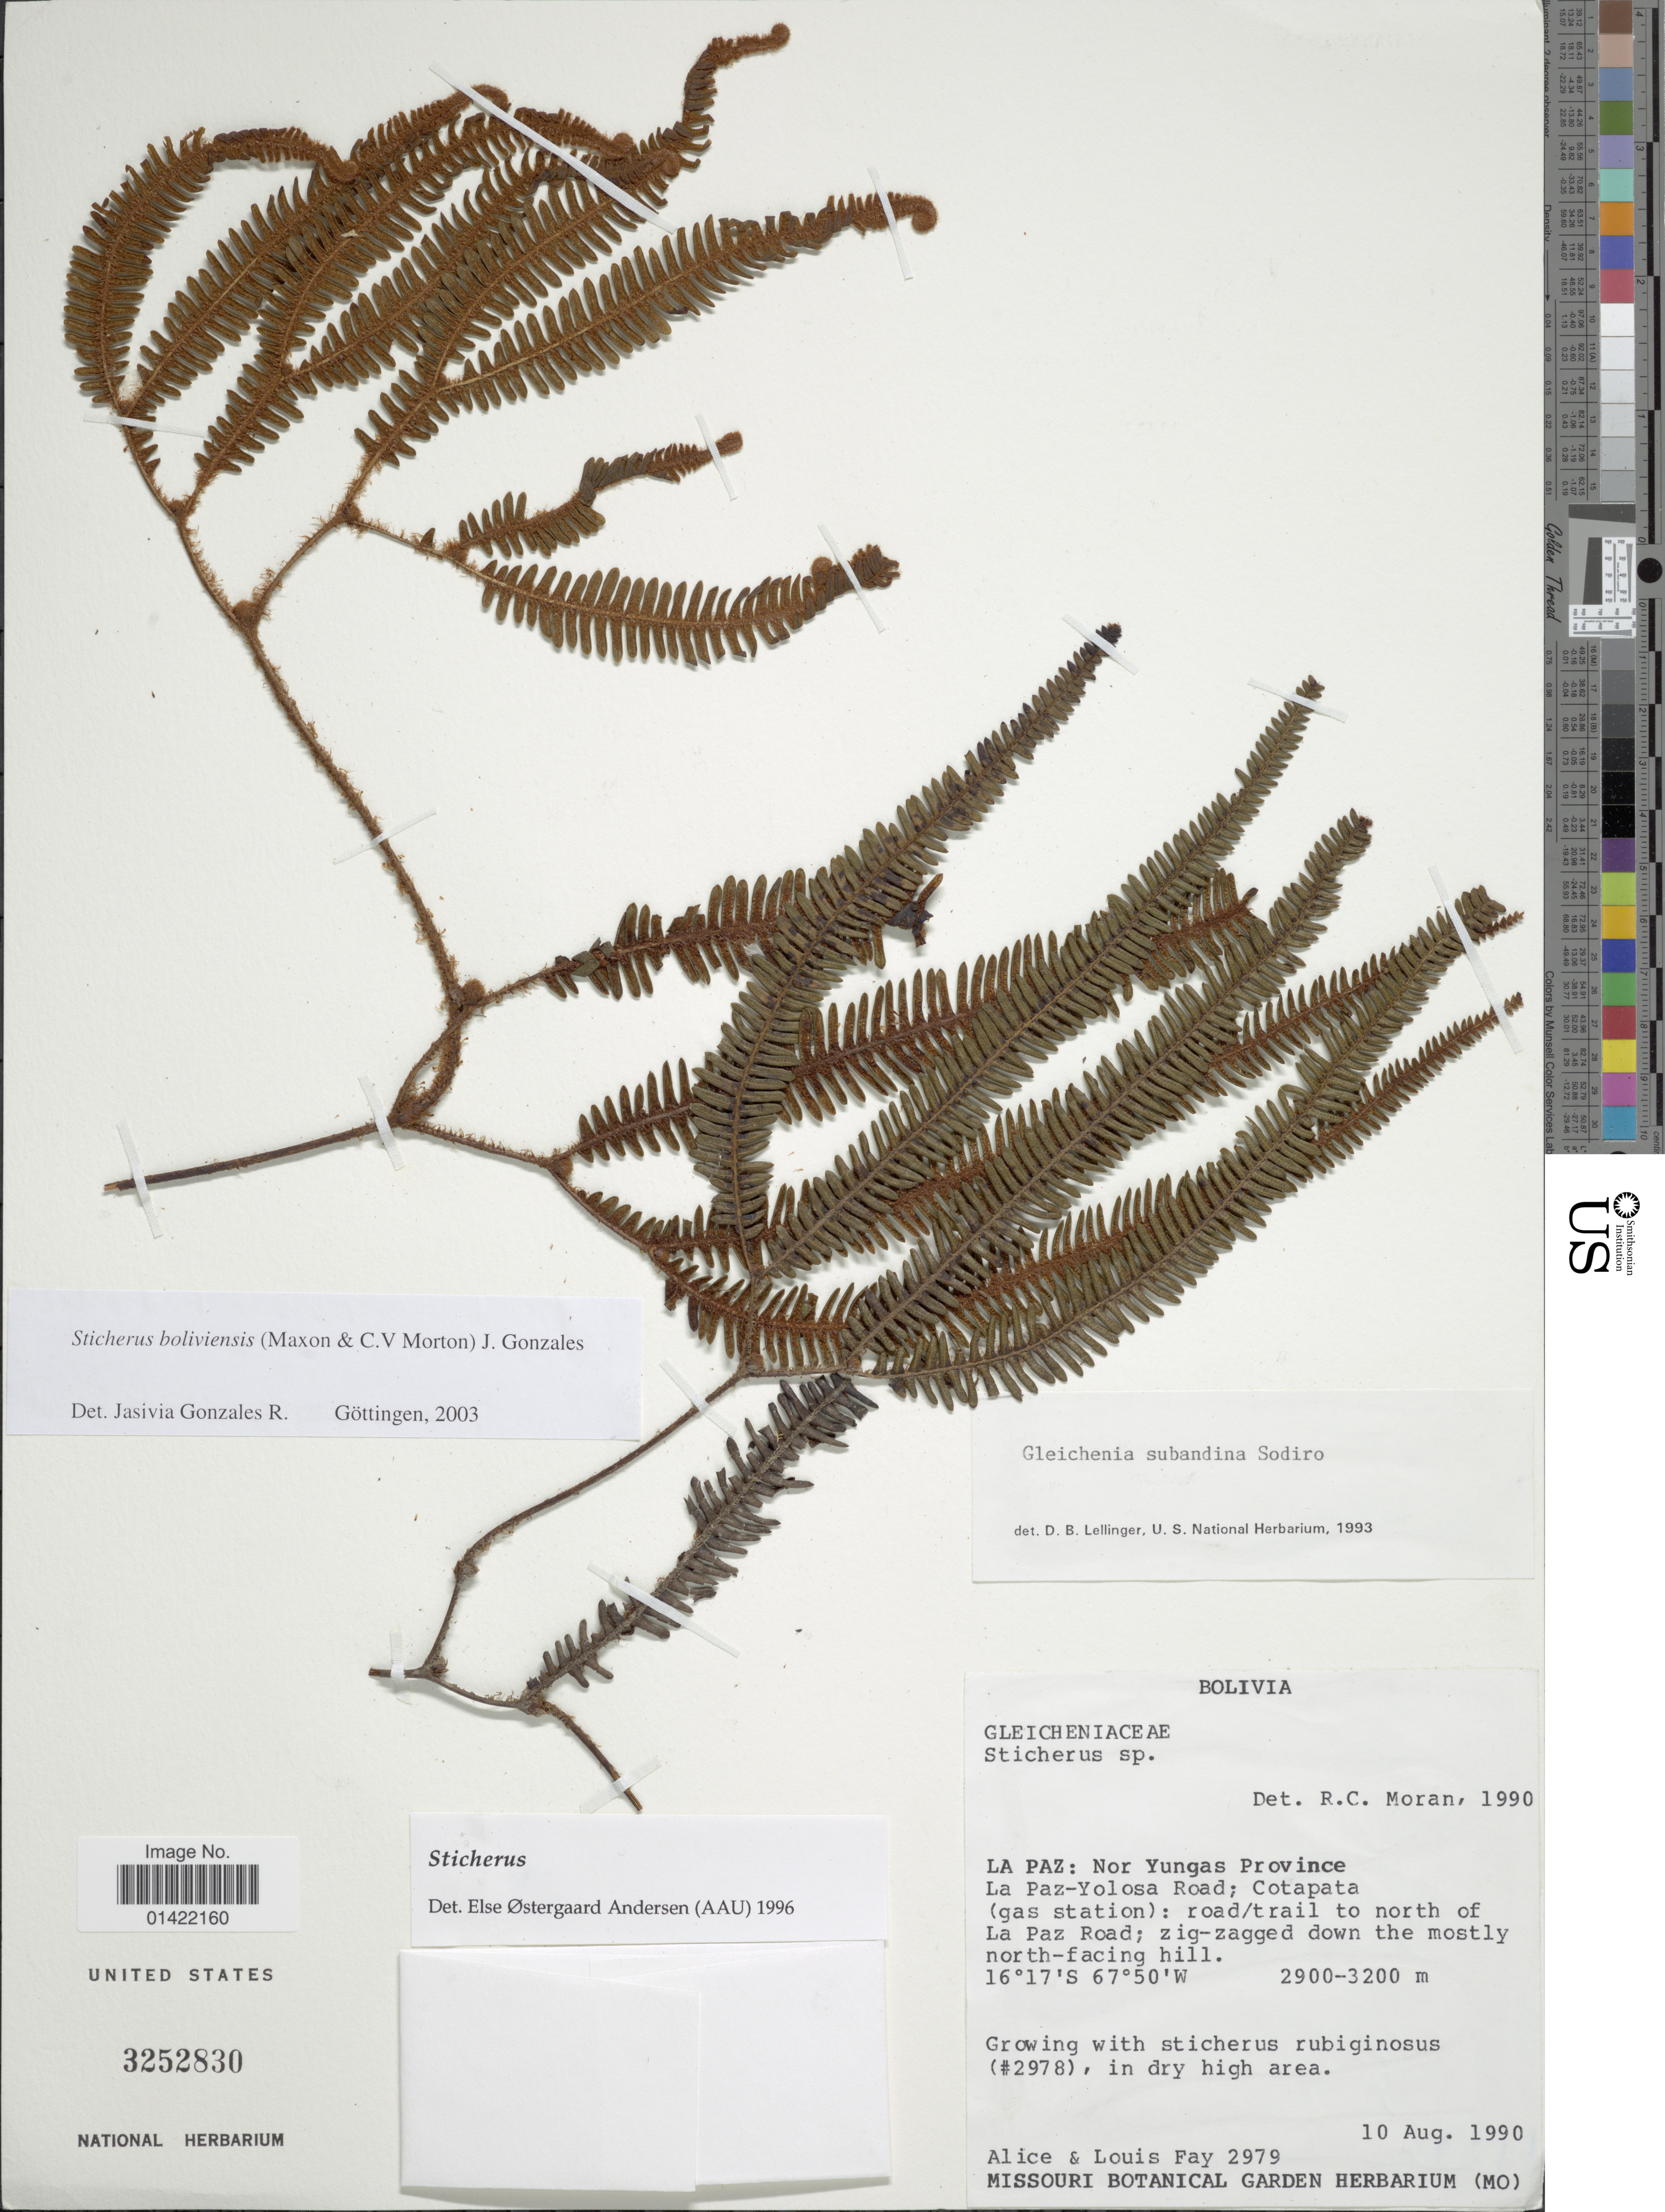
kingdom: Plantae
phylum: Tracheophyta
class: Polypodiopsida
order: Gleicheniales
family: Gleicheniaceae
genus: Sticherus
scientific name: Sticherus boliviensis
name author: (Maxon & C.V. Morton) J. Gonzales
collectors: A. Fay & L. Fay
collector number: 2979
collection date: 1990-08-10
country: Bolivia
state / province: La Paz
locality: Nor Yungas Province. La Paz-Yolosa Road; Cotapata (gas station): road/trail to north of La Paz Road.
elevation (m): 2900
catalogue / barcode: US 3252830